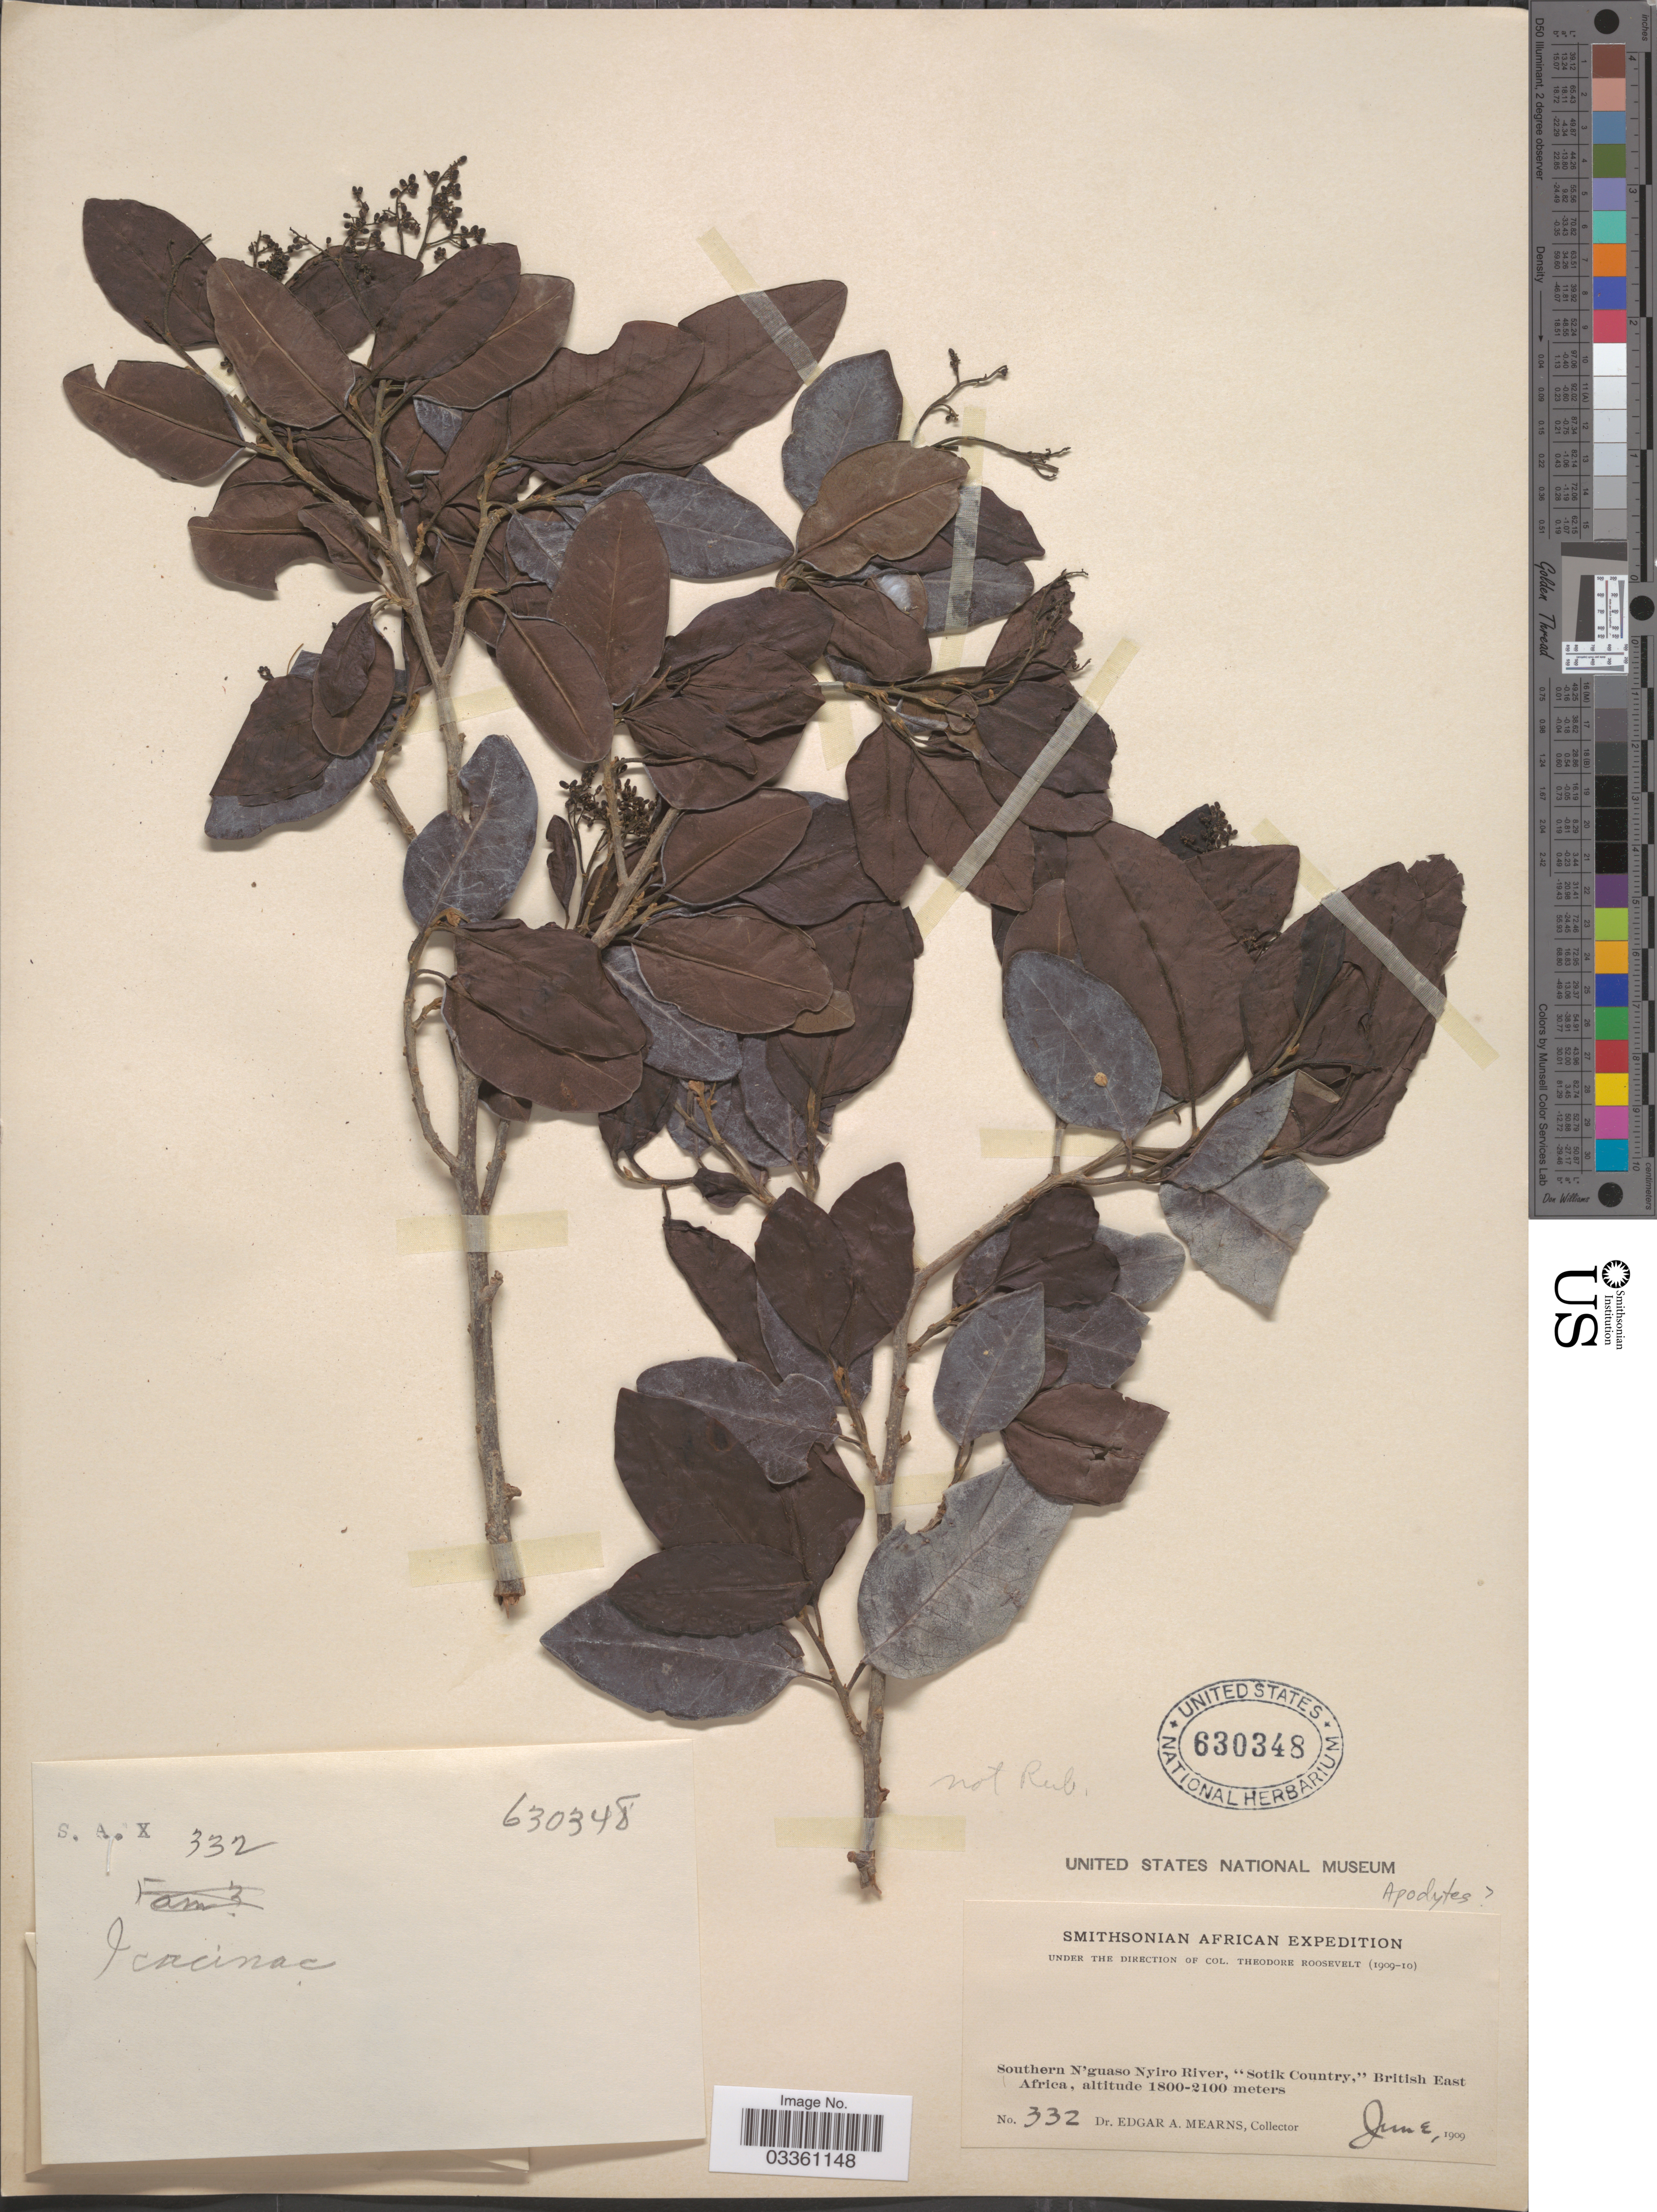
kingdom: Plantae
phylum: Tracheophyta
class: Magnoliopsida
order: Icacinales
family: Icacinaceae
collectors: E. A. Mearns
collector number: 332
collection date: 1909-06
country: Kenya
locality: Southern N'guaso Nyiro River, "Sotik Country", British East Africa.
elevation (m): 1800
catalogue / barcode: US 630348